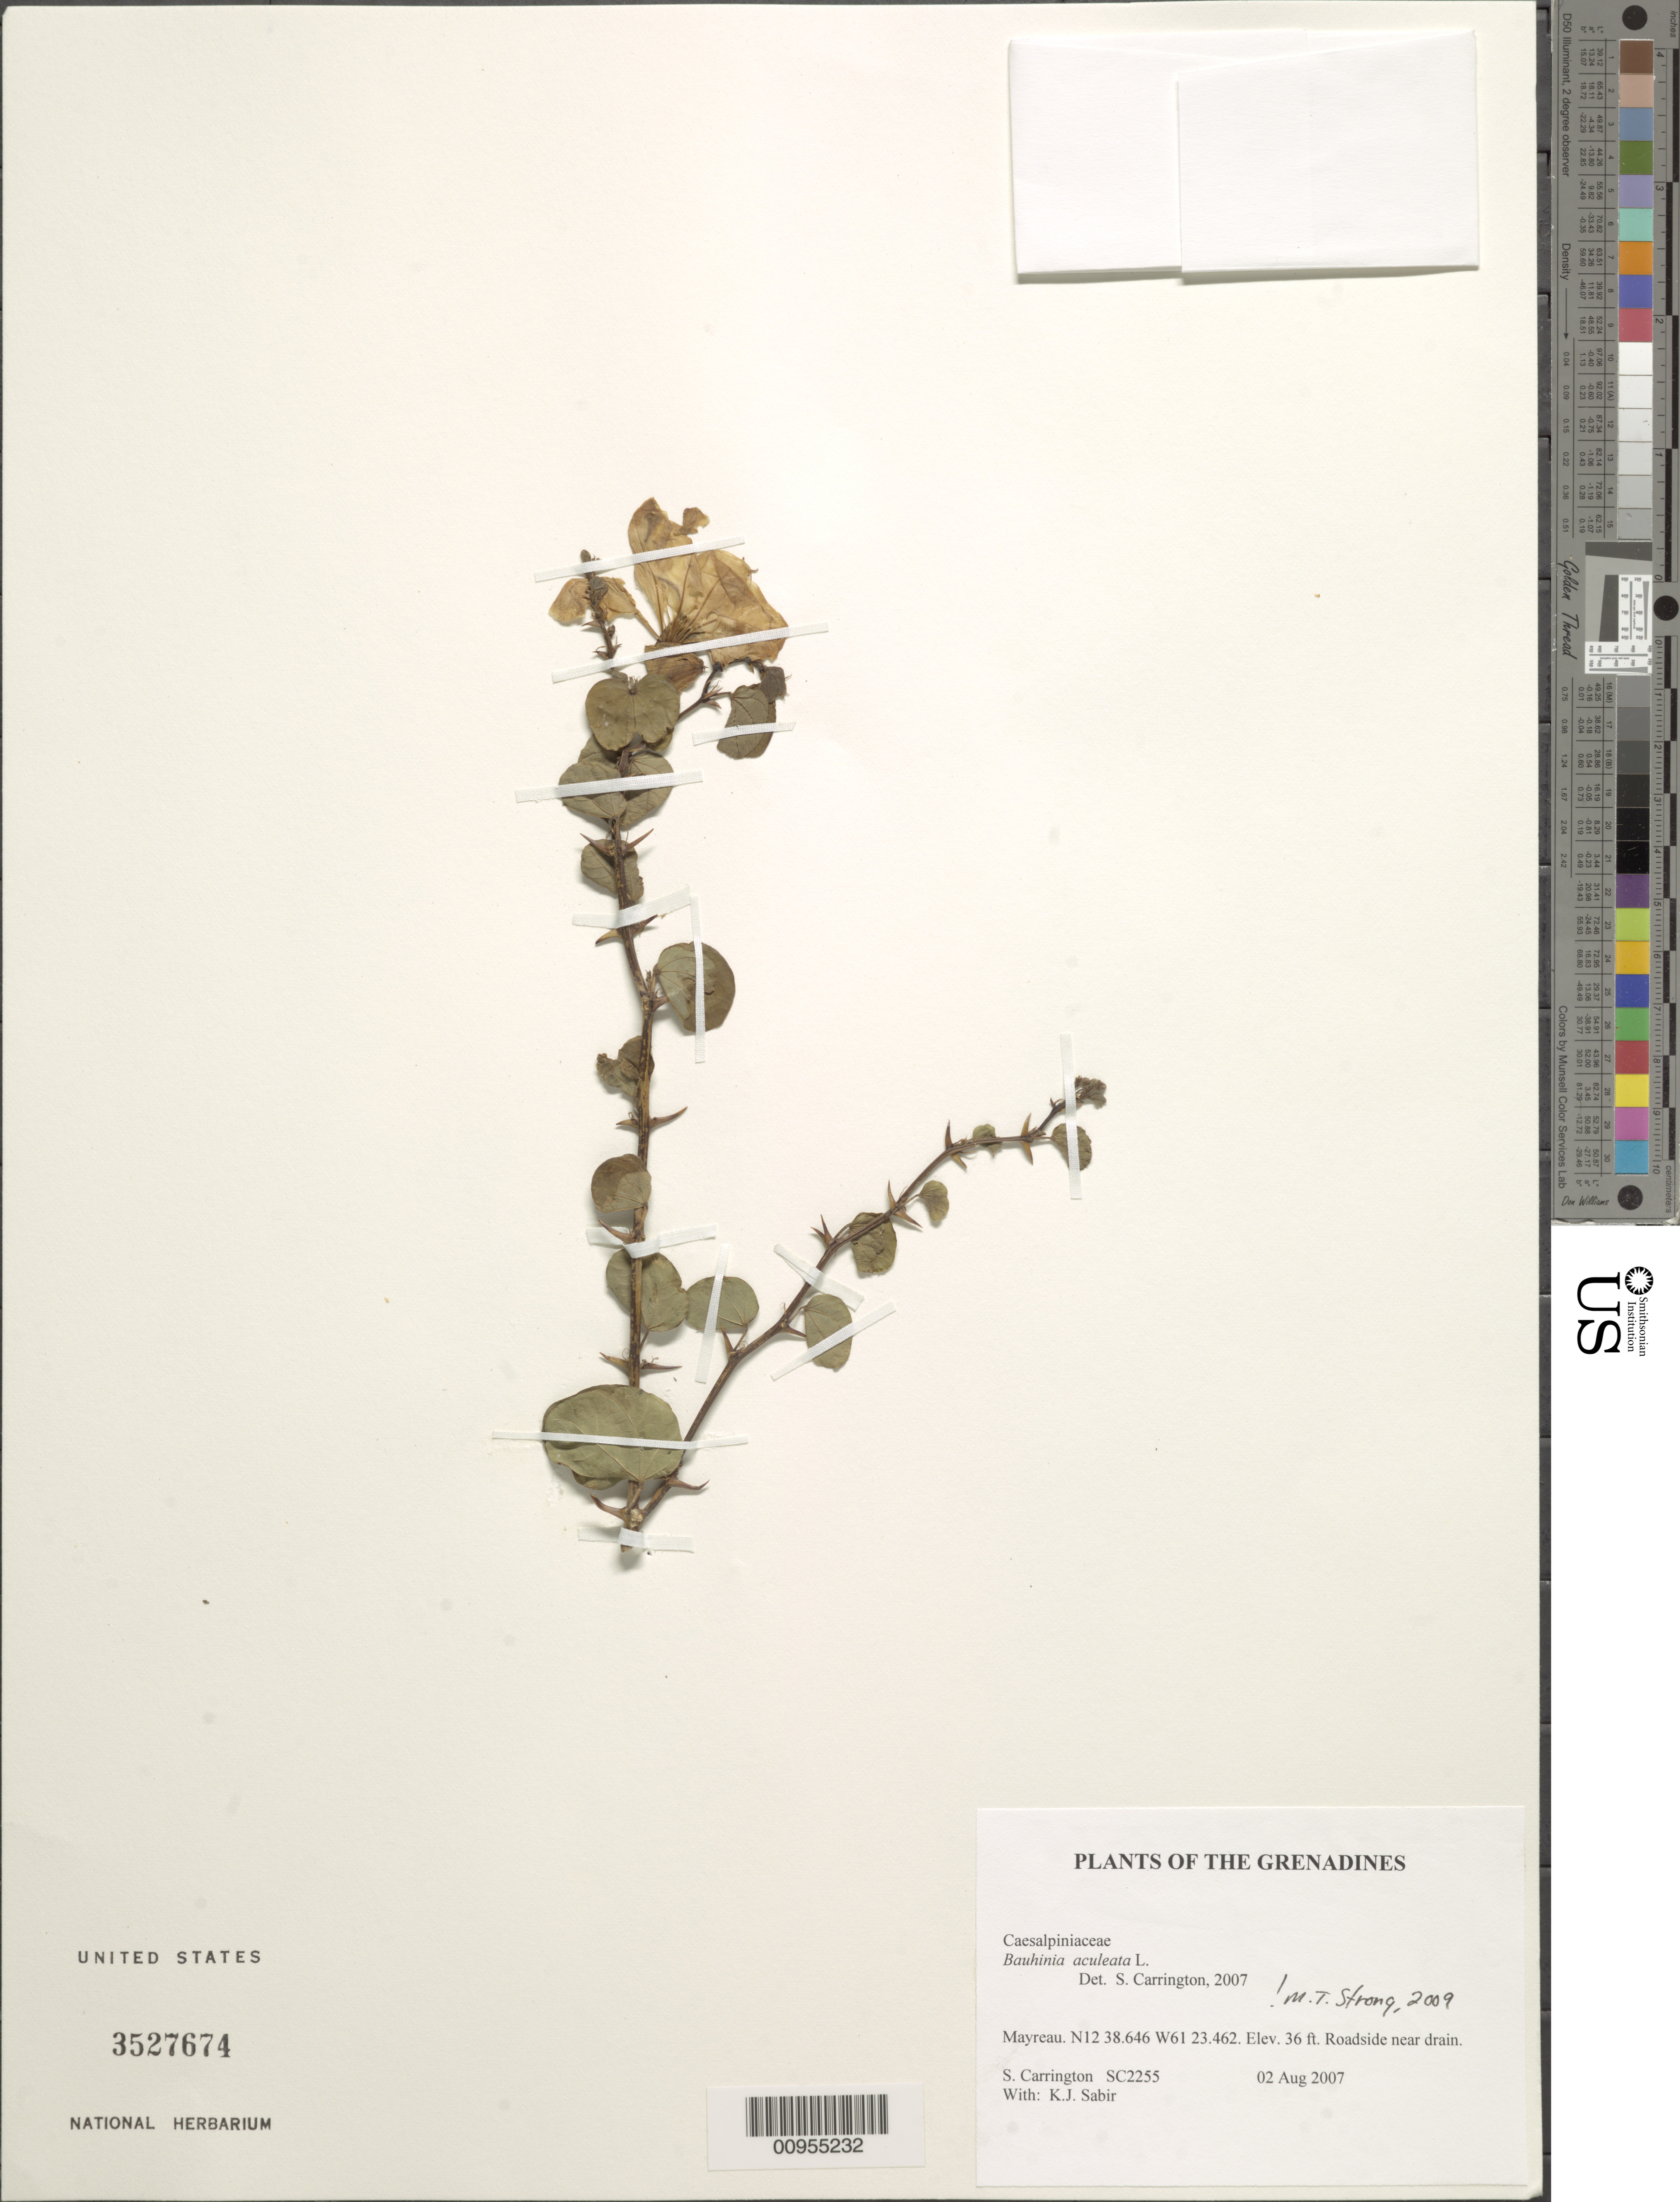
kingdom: Plantae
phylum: Tracheophyta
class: Magnoliopsida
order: Fabales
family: Fabaceae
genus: Bauhinia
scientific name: Bauhinia aculeata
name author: L.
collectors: C. M. S. Carrington & K. Sabir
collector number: SC 2255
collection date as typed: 02 Aug 2007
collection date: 2007-08-02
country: St. Vincent - Grenadines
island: Mayreau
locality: Mayreau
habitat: roadside near drain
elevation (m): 11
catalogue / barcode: US 3527674